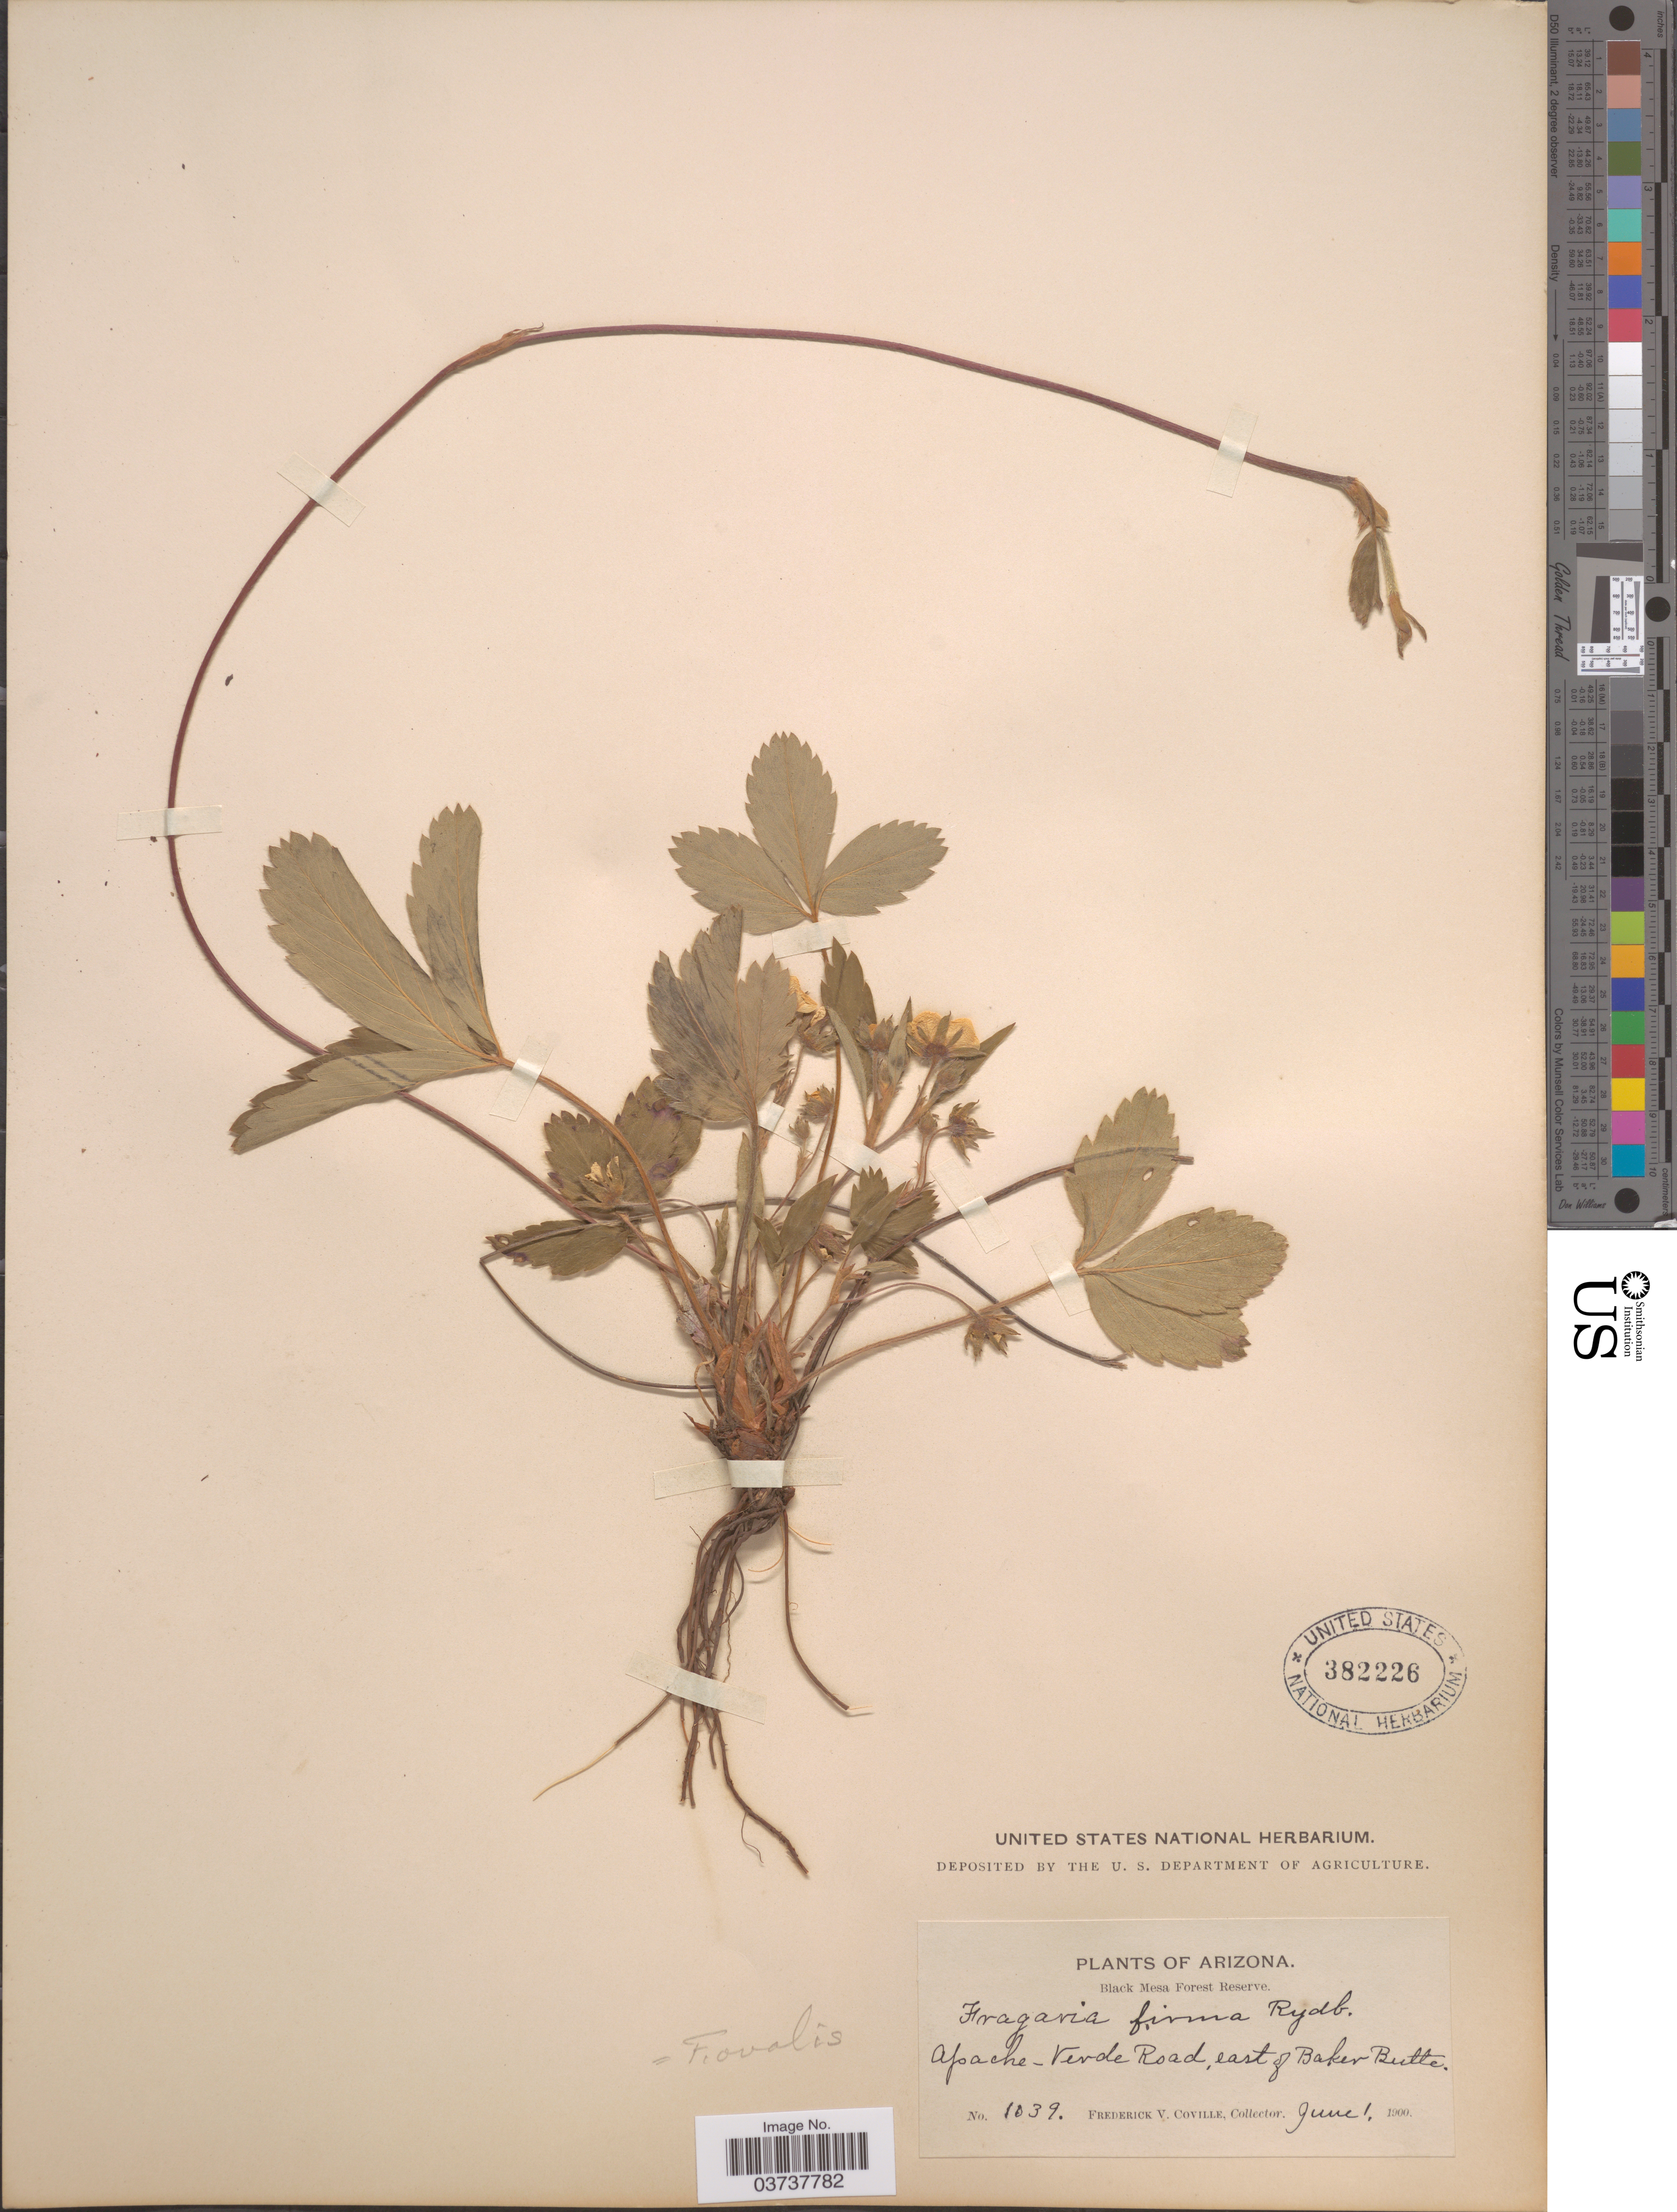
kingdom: Plantae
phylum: Tracheophyta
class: Magnoliopsida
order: Rosales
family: Rosaceae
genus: Fragaria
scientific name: Fragaria virginiana subsp. glauca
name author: (S. Watson) Staudt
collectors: F. V. Coville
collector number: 1039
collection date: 1900-06-01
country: United States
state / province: Arizona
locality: Black Mesa Forest Reserve. Apache-Verde Road, east of Baker Butte.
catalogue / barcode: US 382226